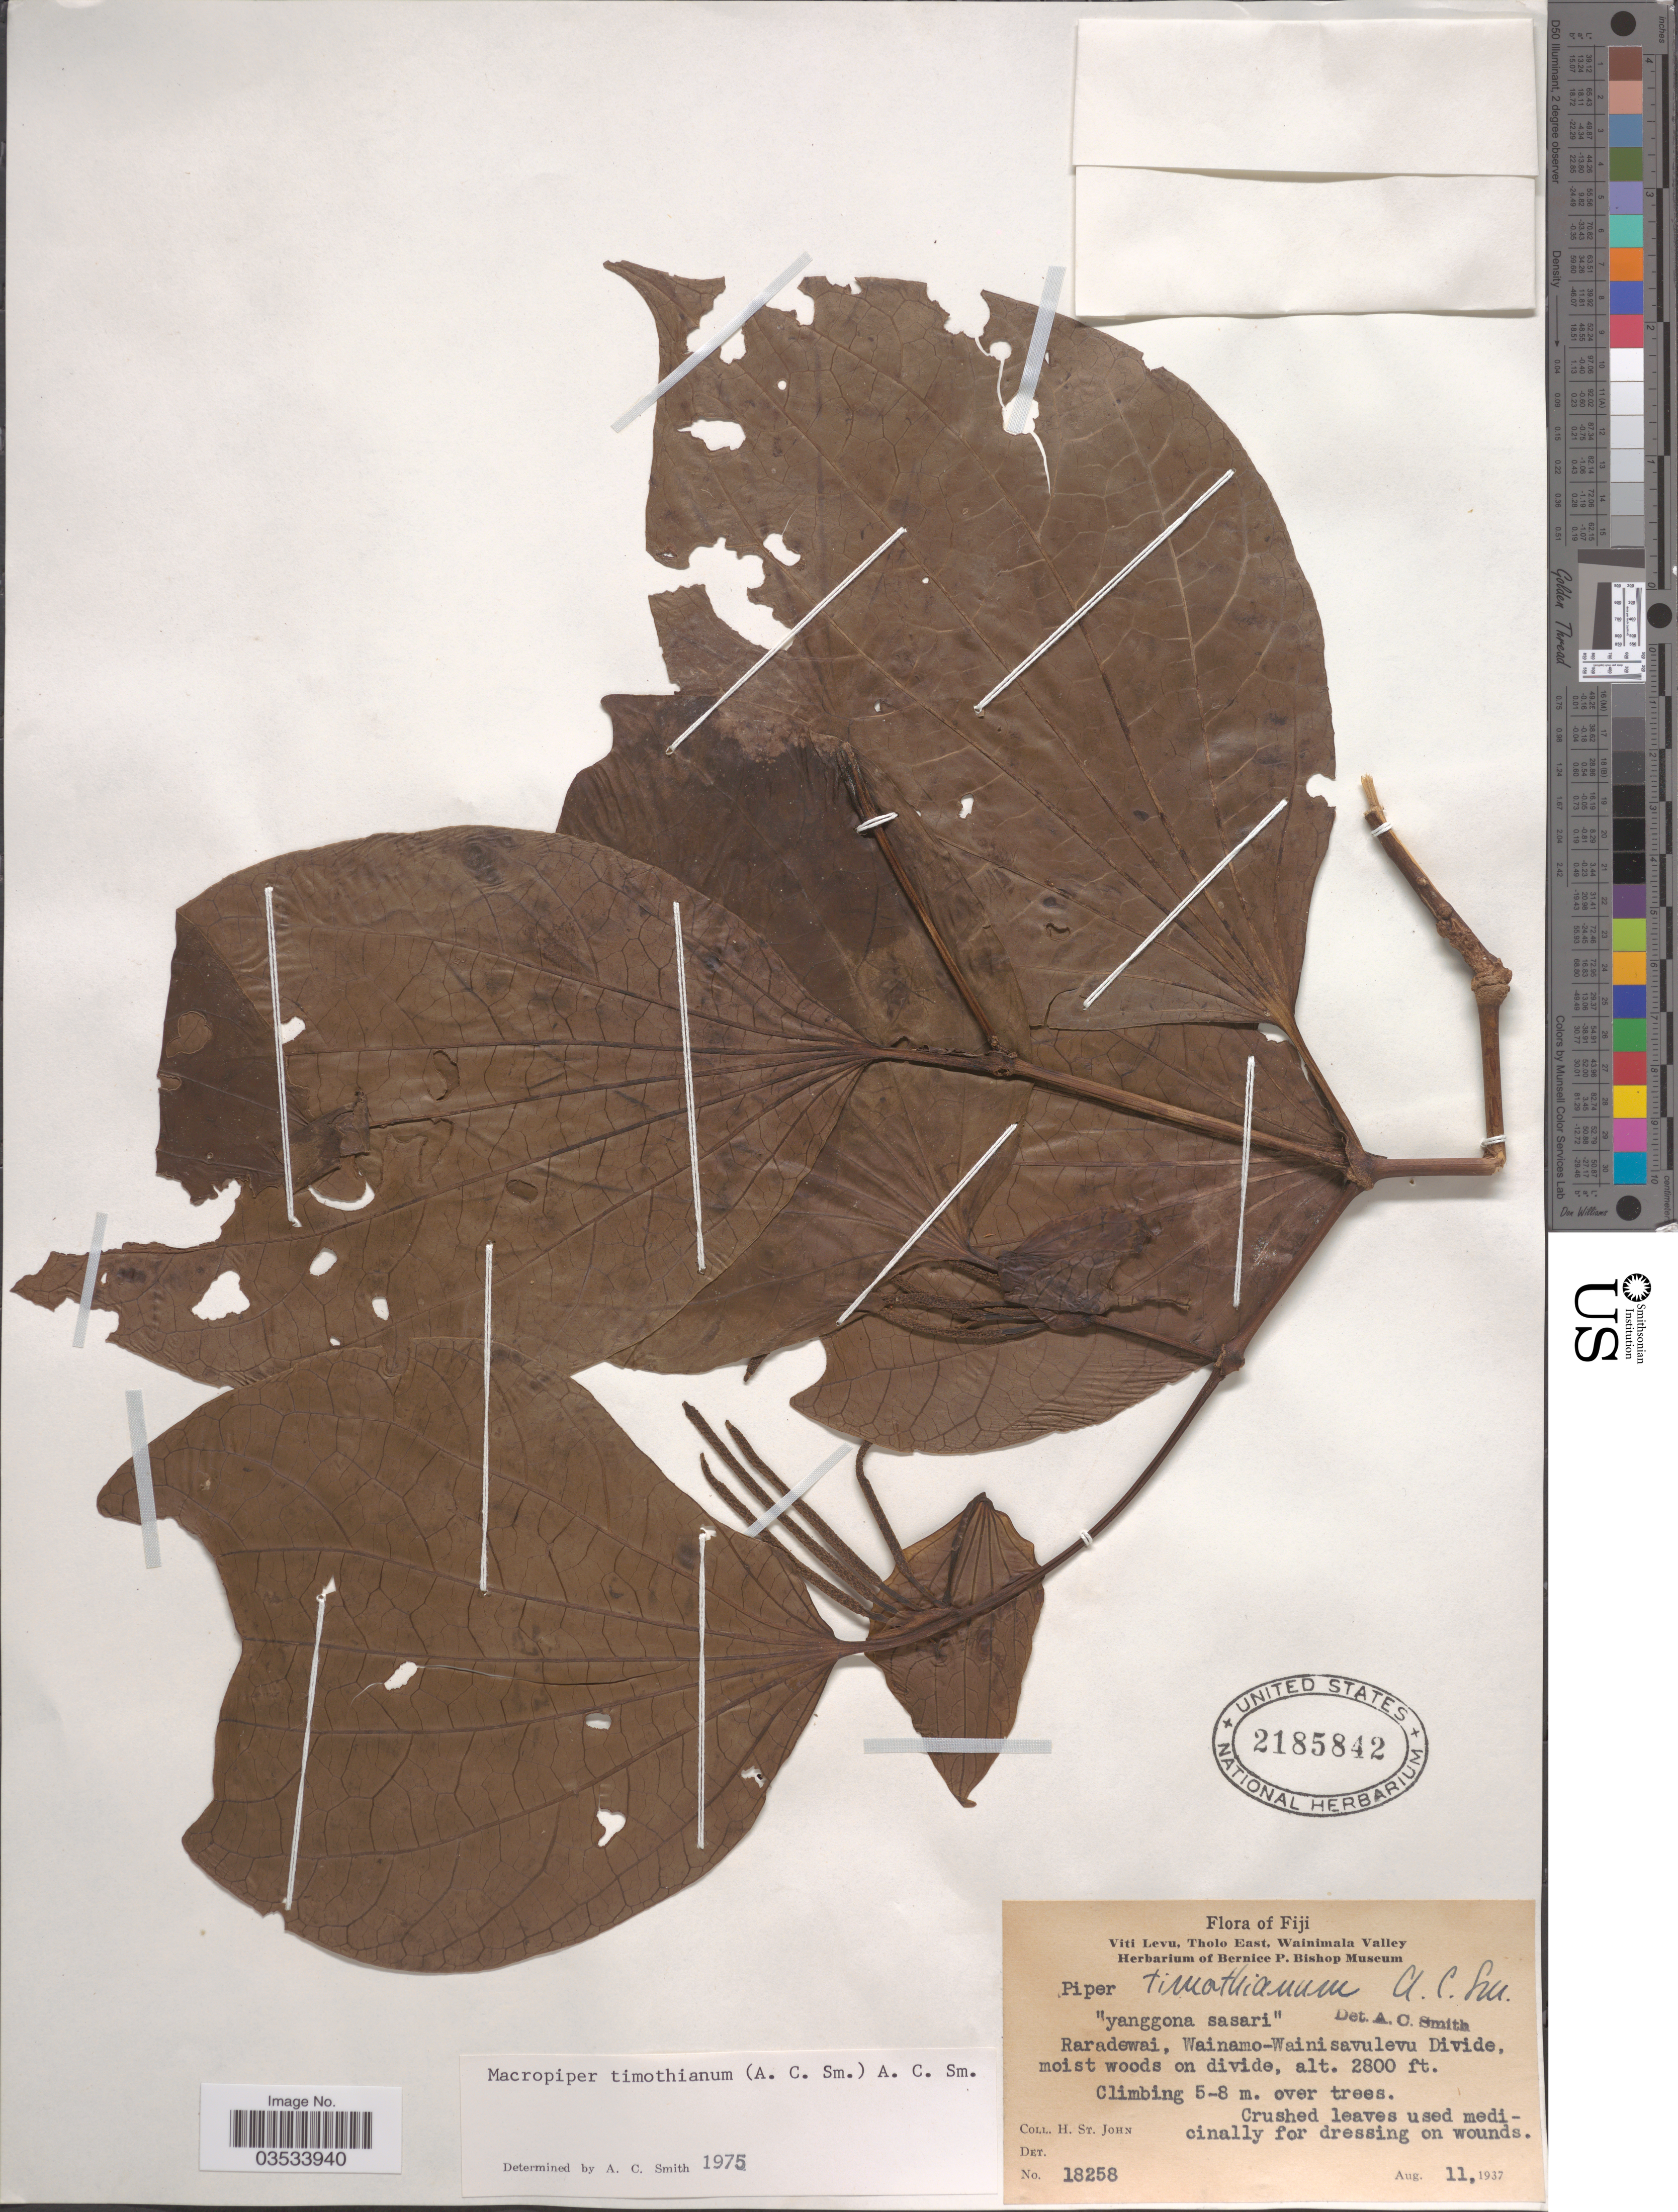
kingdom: Plantae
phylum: Tracheophyta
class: Magnoliopsida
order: Piperales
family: Piperaceae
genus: Piper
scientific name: Piper timothianum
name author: A.C. Sm.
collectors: H. St. John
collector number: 18258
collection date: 1937-08-11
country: Fiji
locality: Viti Levu, Tholo East, Wainimala Valley [unsure placement] Raradewai, Wainamo-Wainisavulevu Divide.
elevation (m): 853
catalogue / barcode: US 2185842